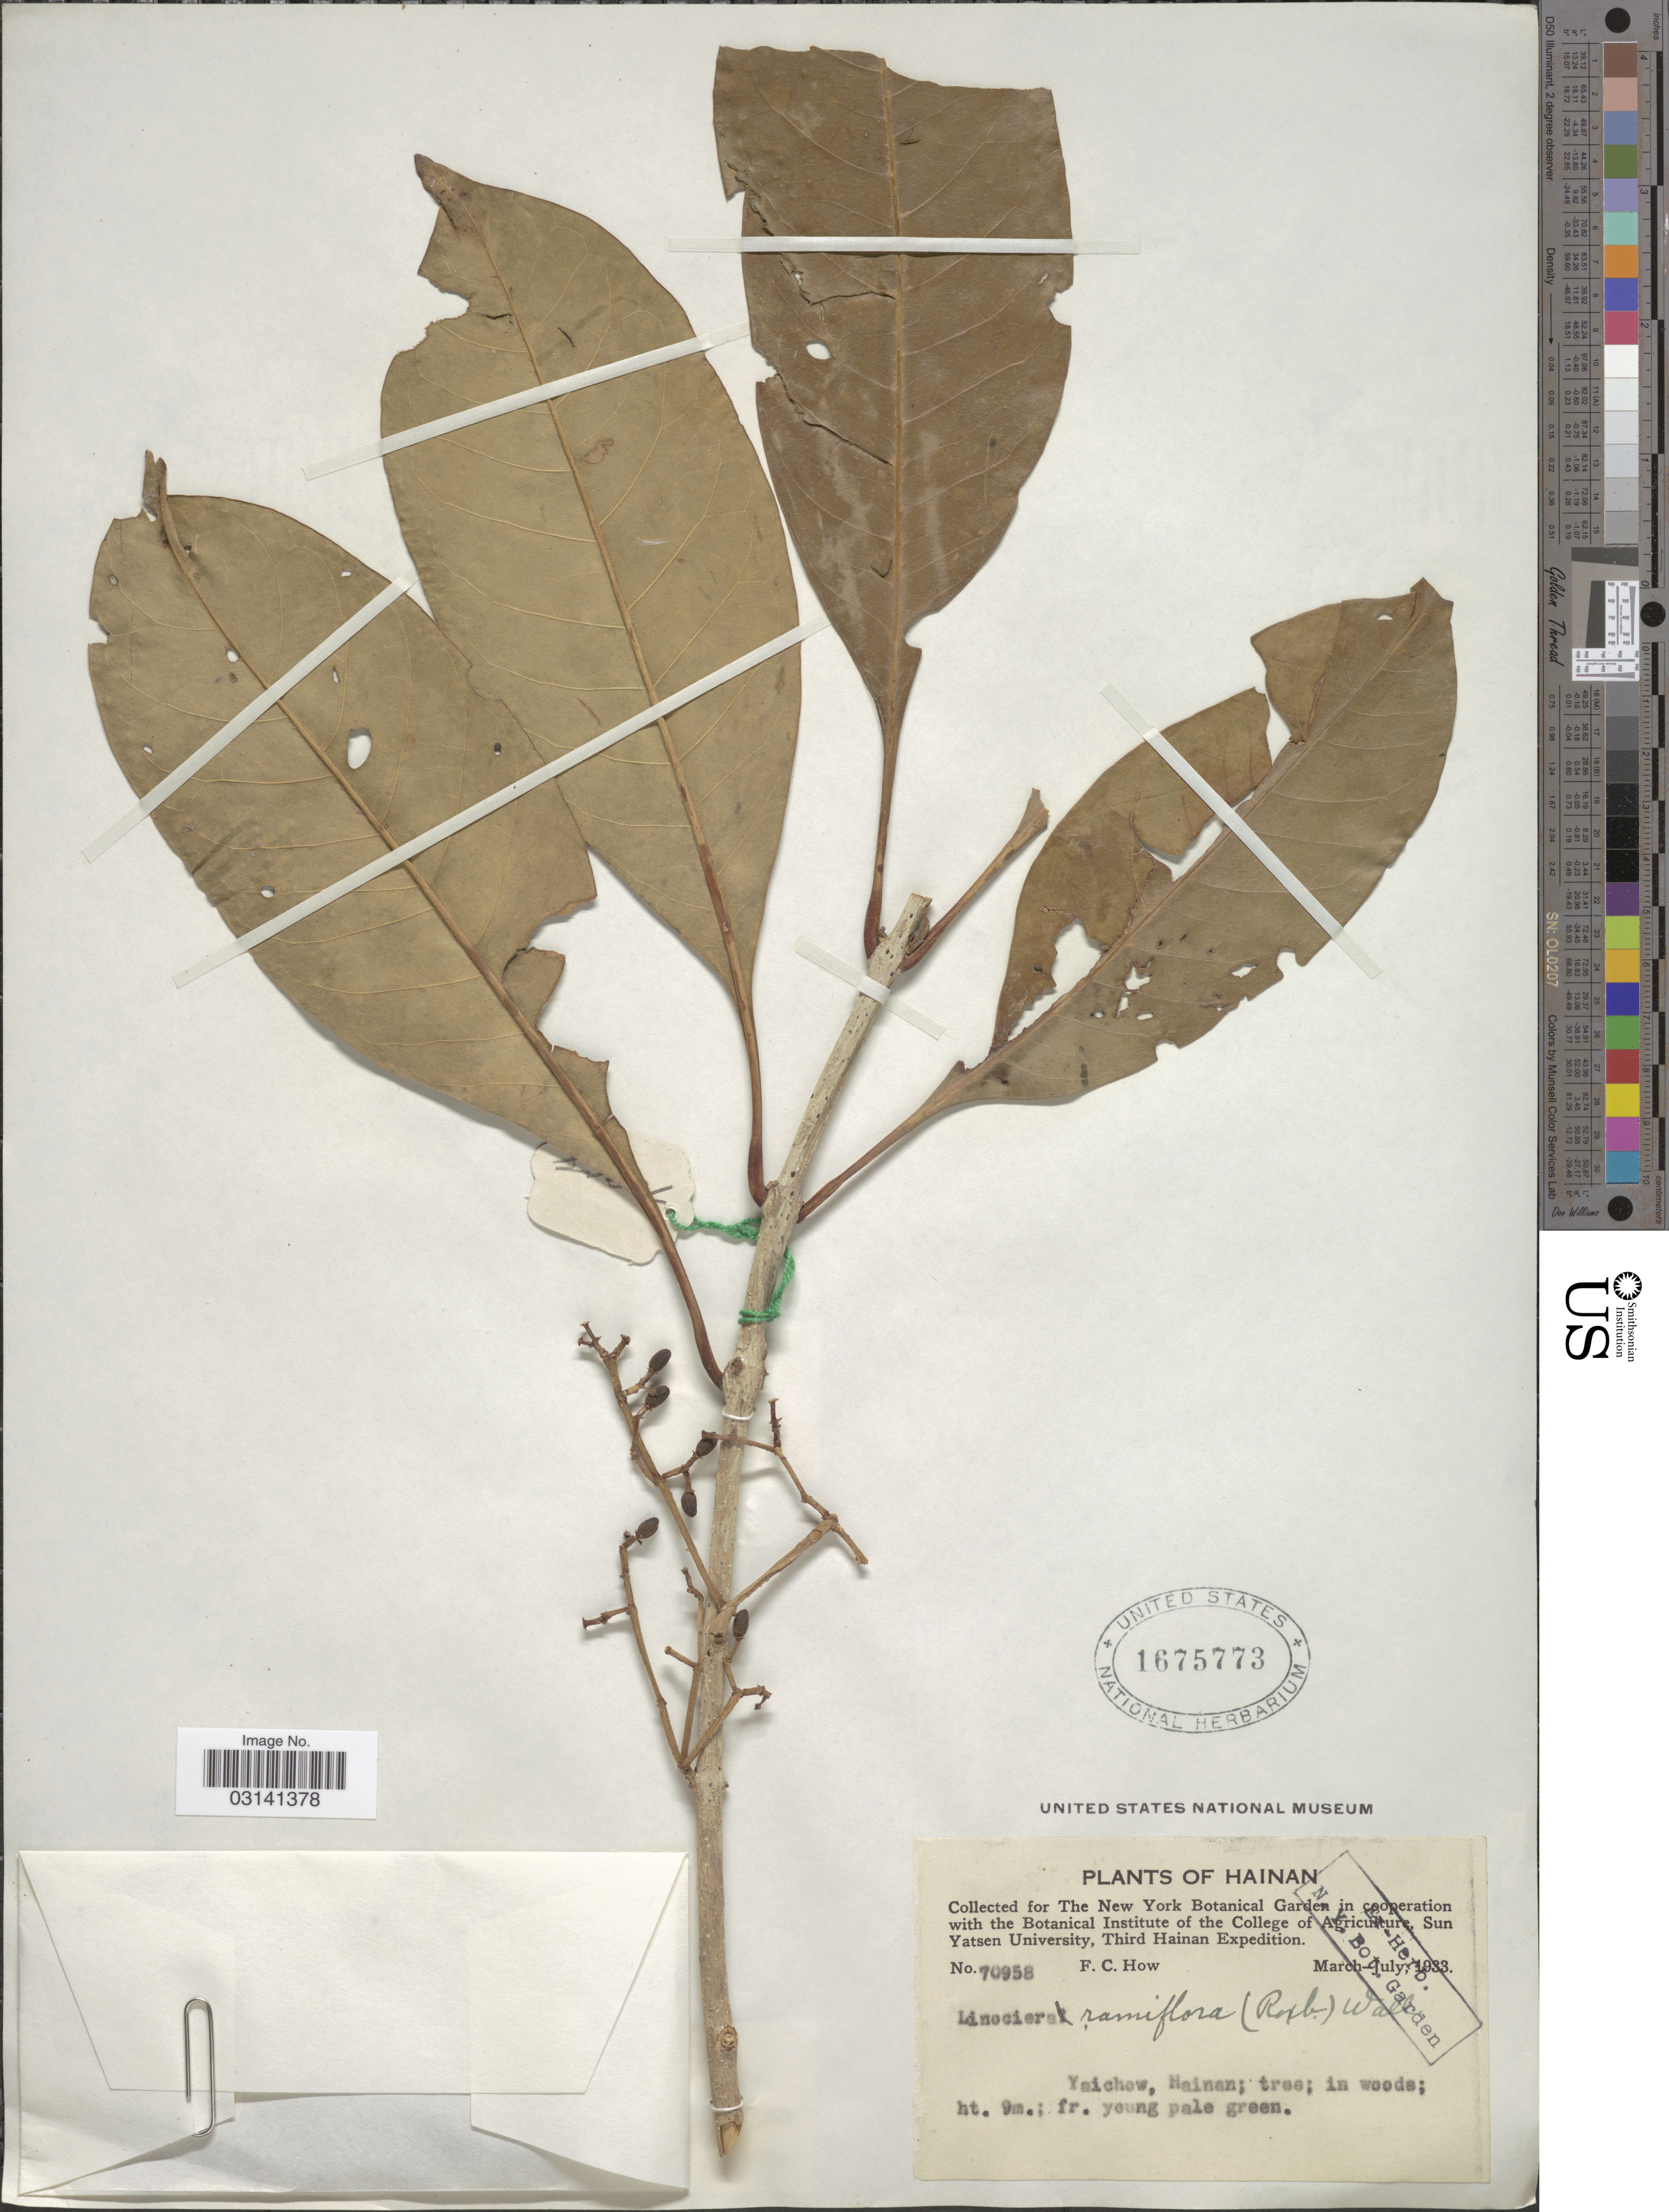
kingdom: Plantae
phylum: Tracheophyta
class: Magnoliopsida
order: Lamiales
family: Oleaceae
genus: Chionanthus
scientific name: Chionanthus ramiflorus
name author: Roxb.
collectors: F. C. How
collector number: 70958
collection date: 1933-03/1933-07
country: China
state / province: Hainan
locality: Yaichow.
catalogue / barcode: US 1675773